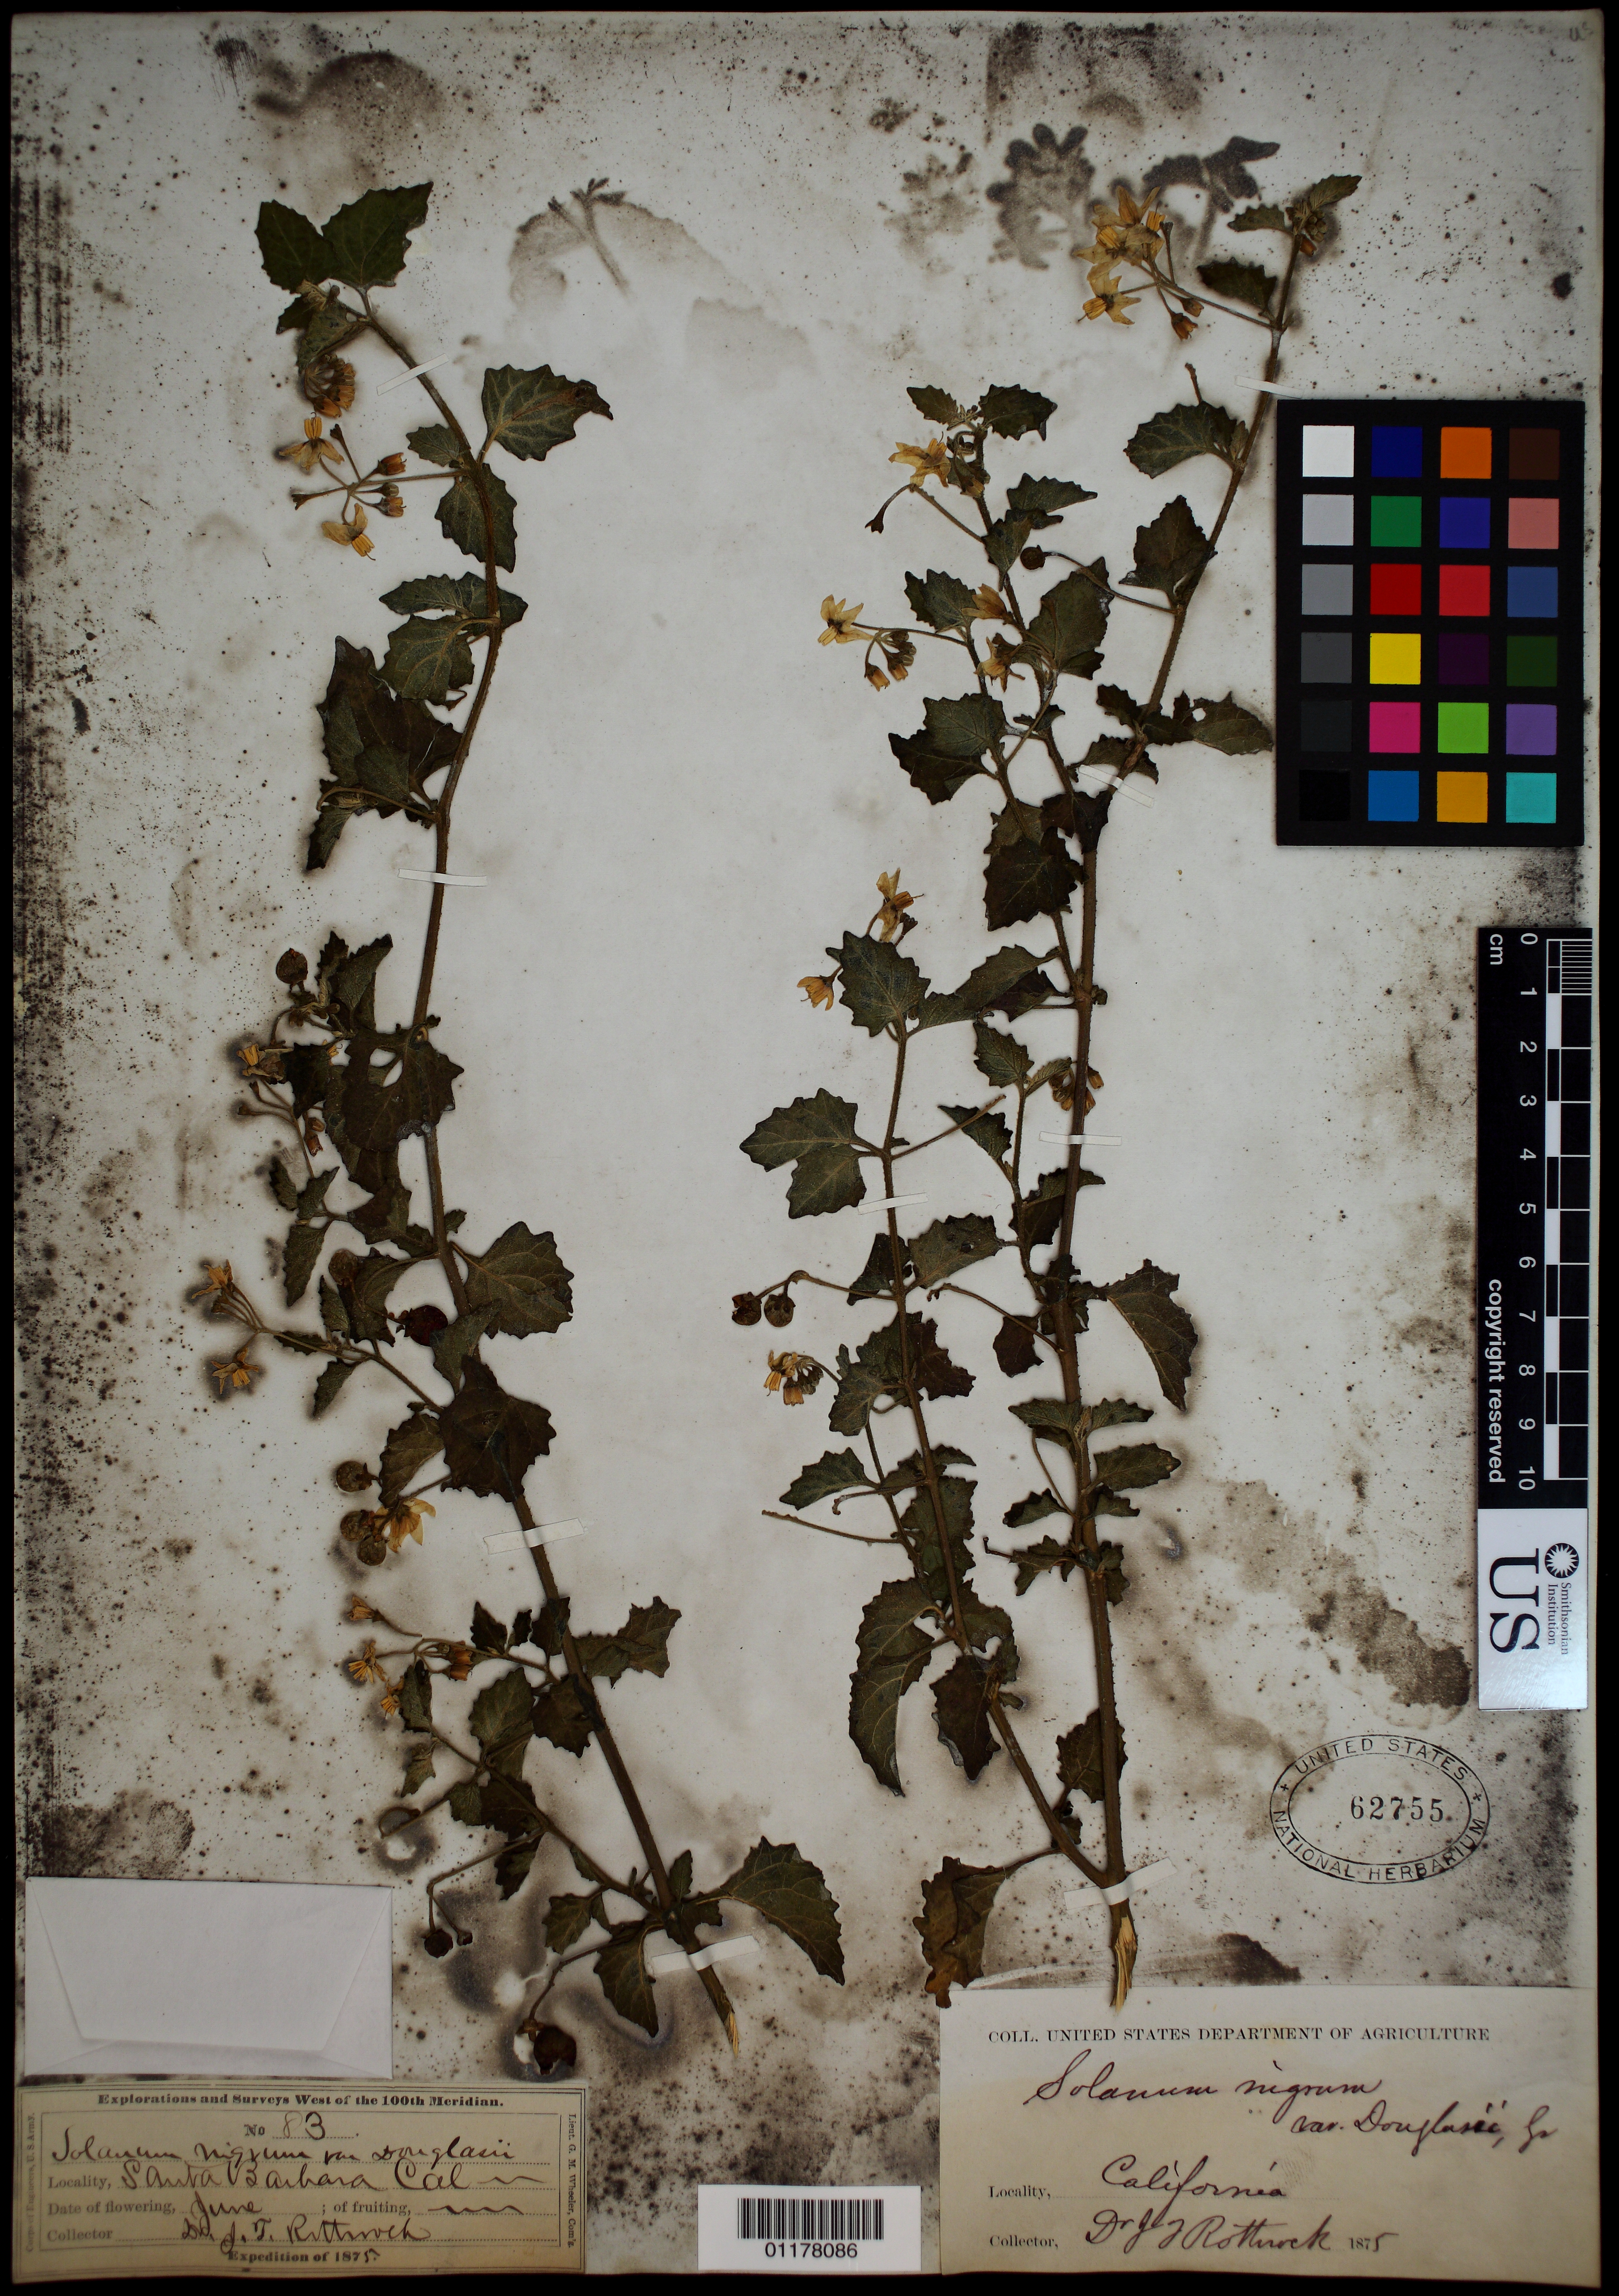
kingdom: Plantae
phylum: Tracheophyta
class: Magnoliopsida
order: Solanales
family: Solanaceae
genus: Solanum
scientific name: Solanum douglasii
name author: Dunal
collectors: J. T. Rothrock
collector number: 83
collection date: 1875-06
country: United States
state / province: California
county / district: Santa Barbara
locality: Santa Barbara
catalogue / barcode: US 62755